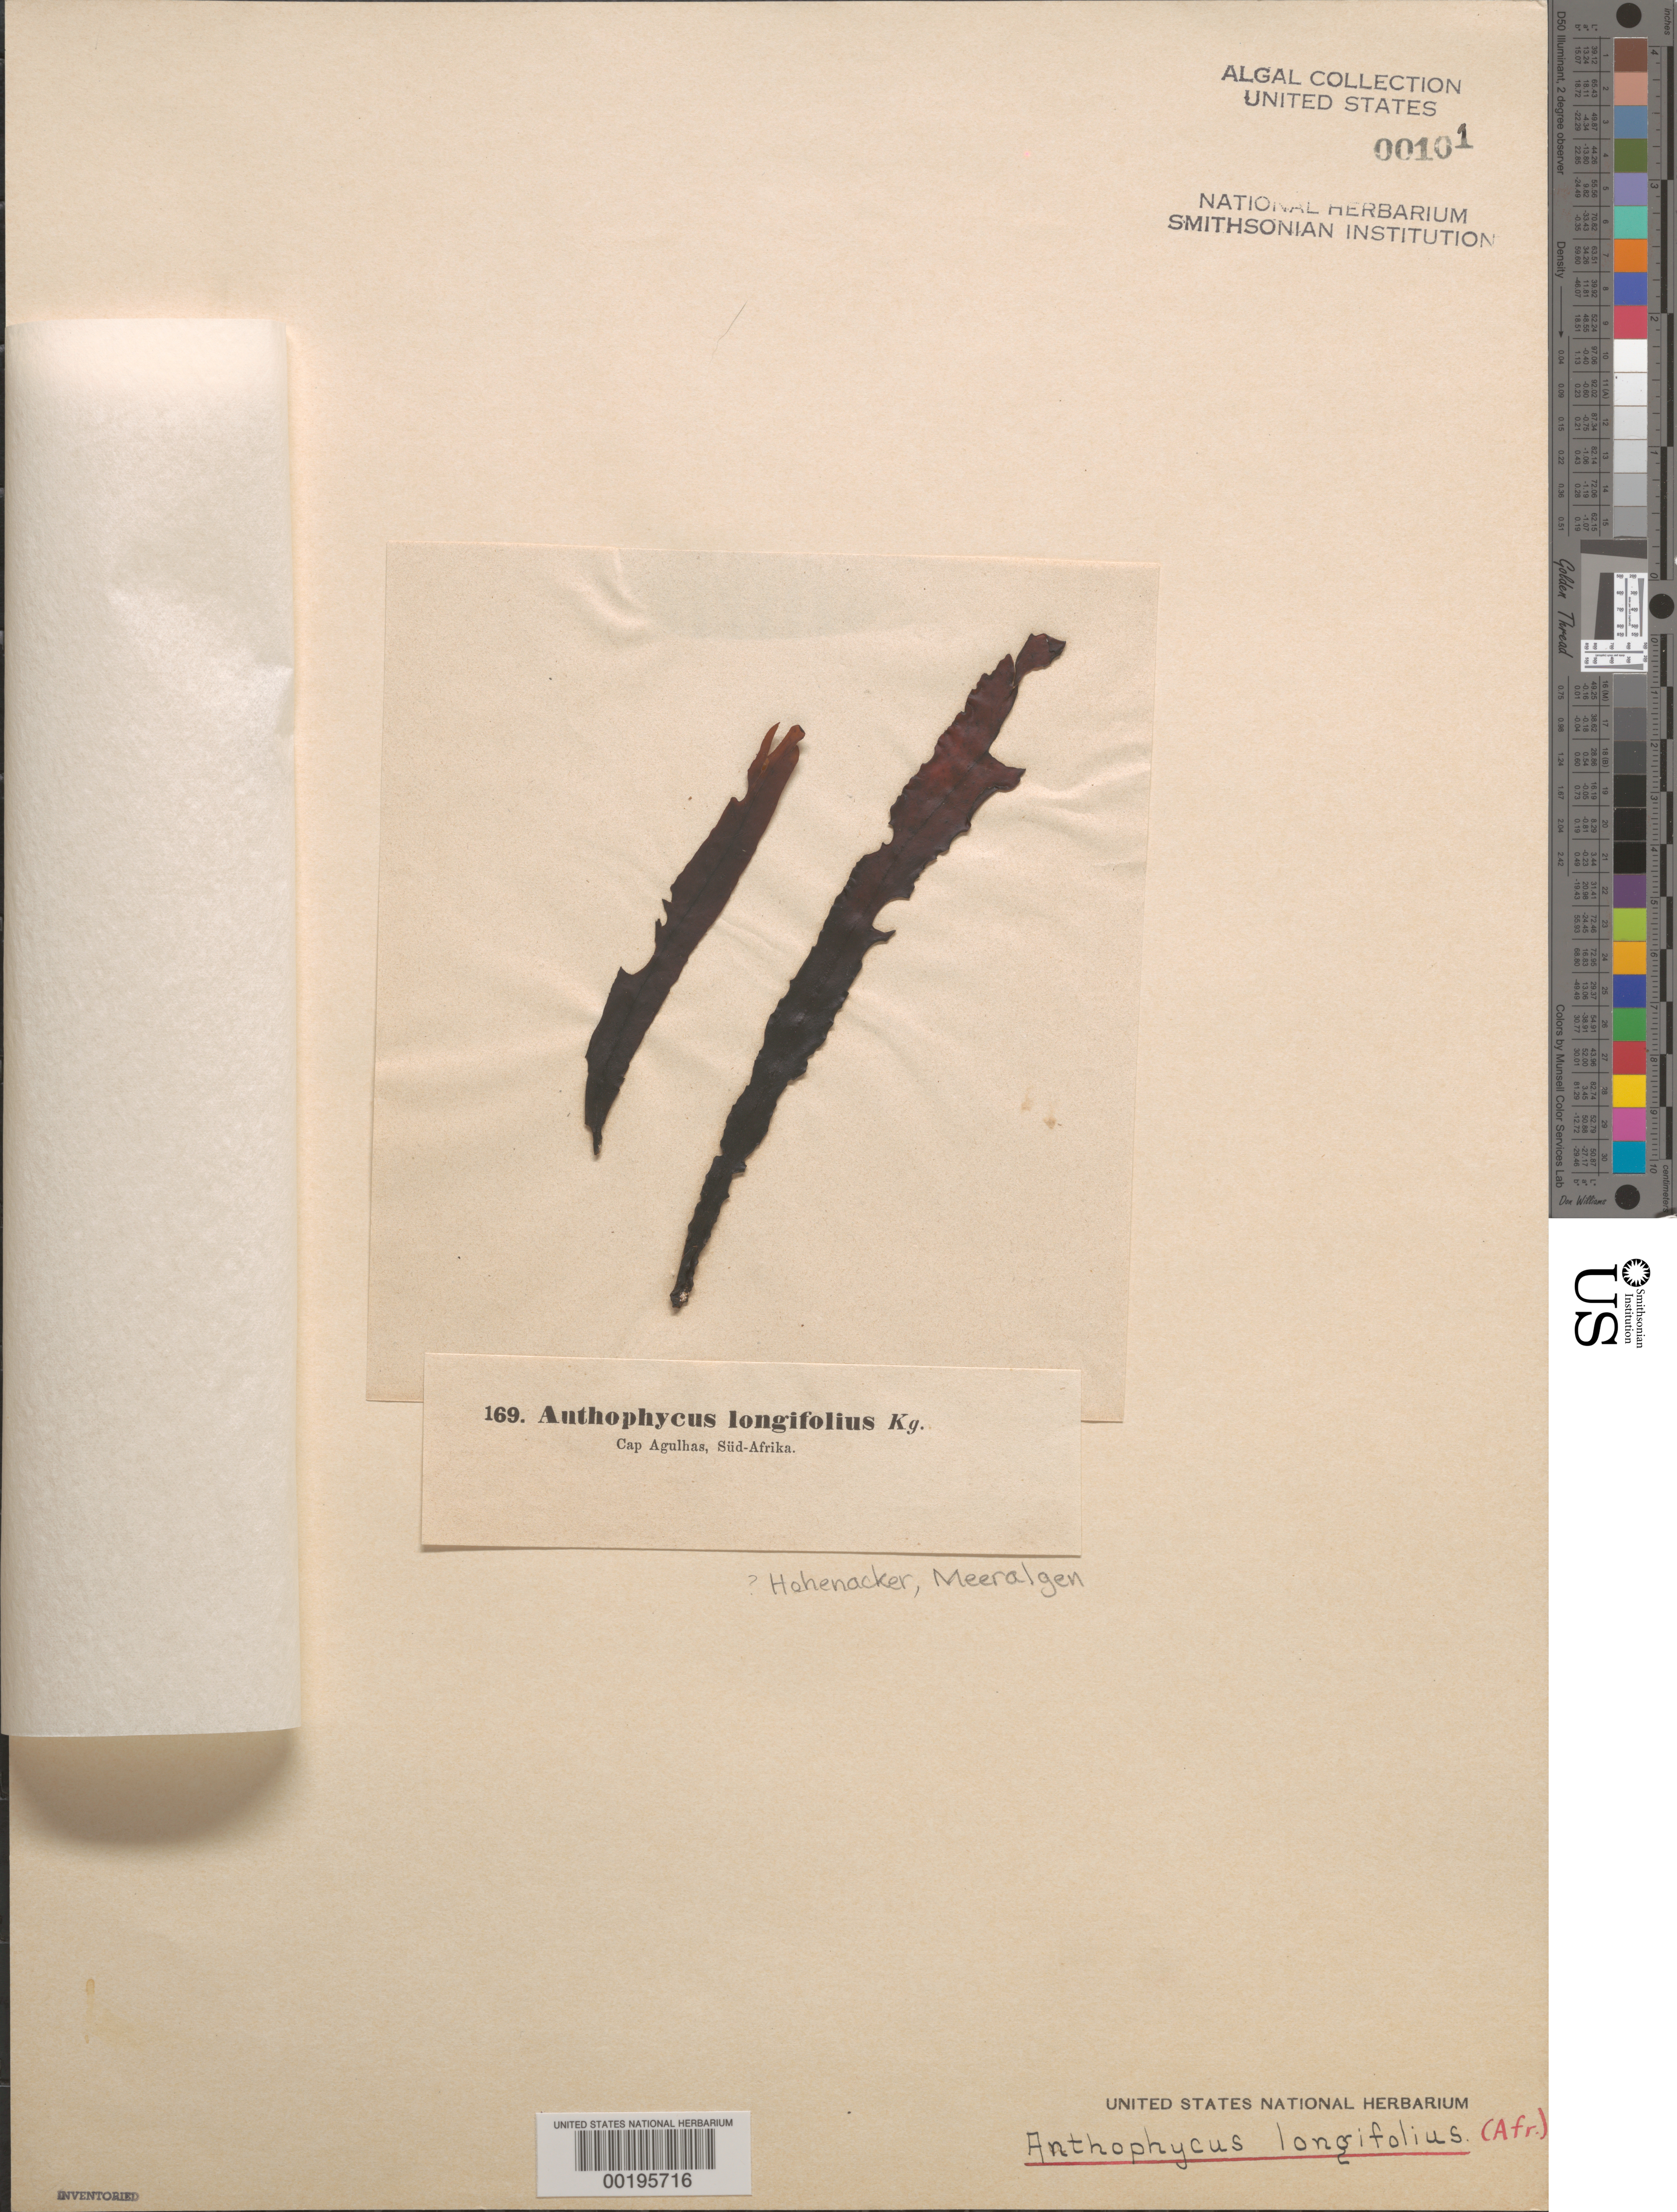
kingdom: Chromista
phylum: Ochrophyta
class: Phaeophyceae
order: Fucales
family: Sargassaceae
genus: Anthophycus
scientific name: Anthophycus longifolius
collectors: R. F. Hohenacker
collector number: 169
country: South Africa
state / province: Western Cape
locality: Cape Agulhas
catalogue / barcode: US 101